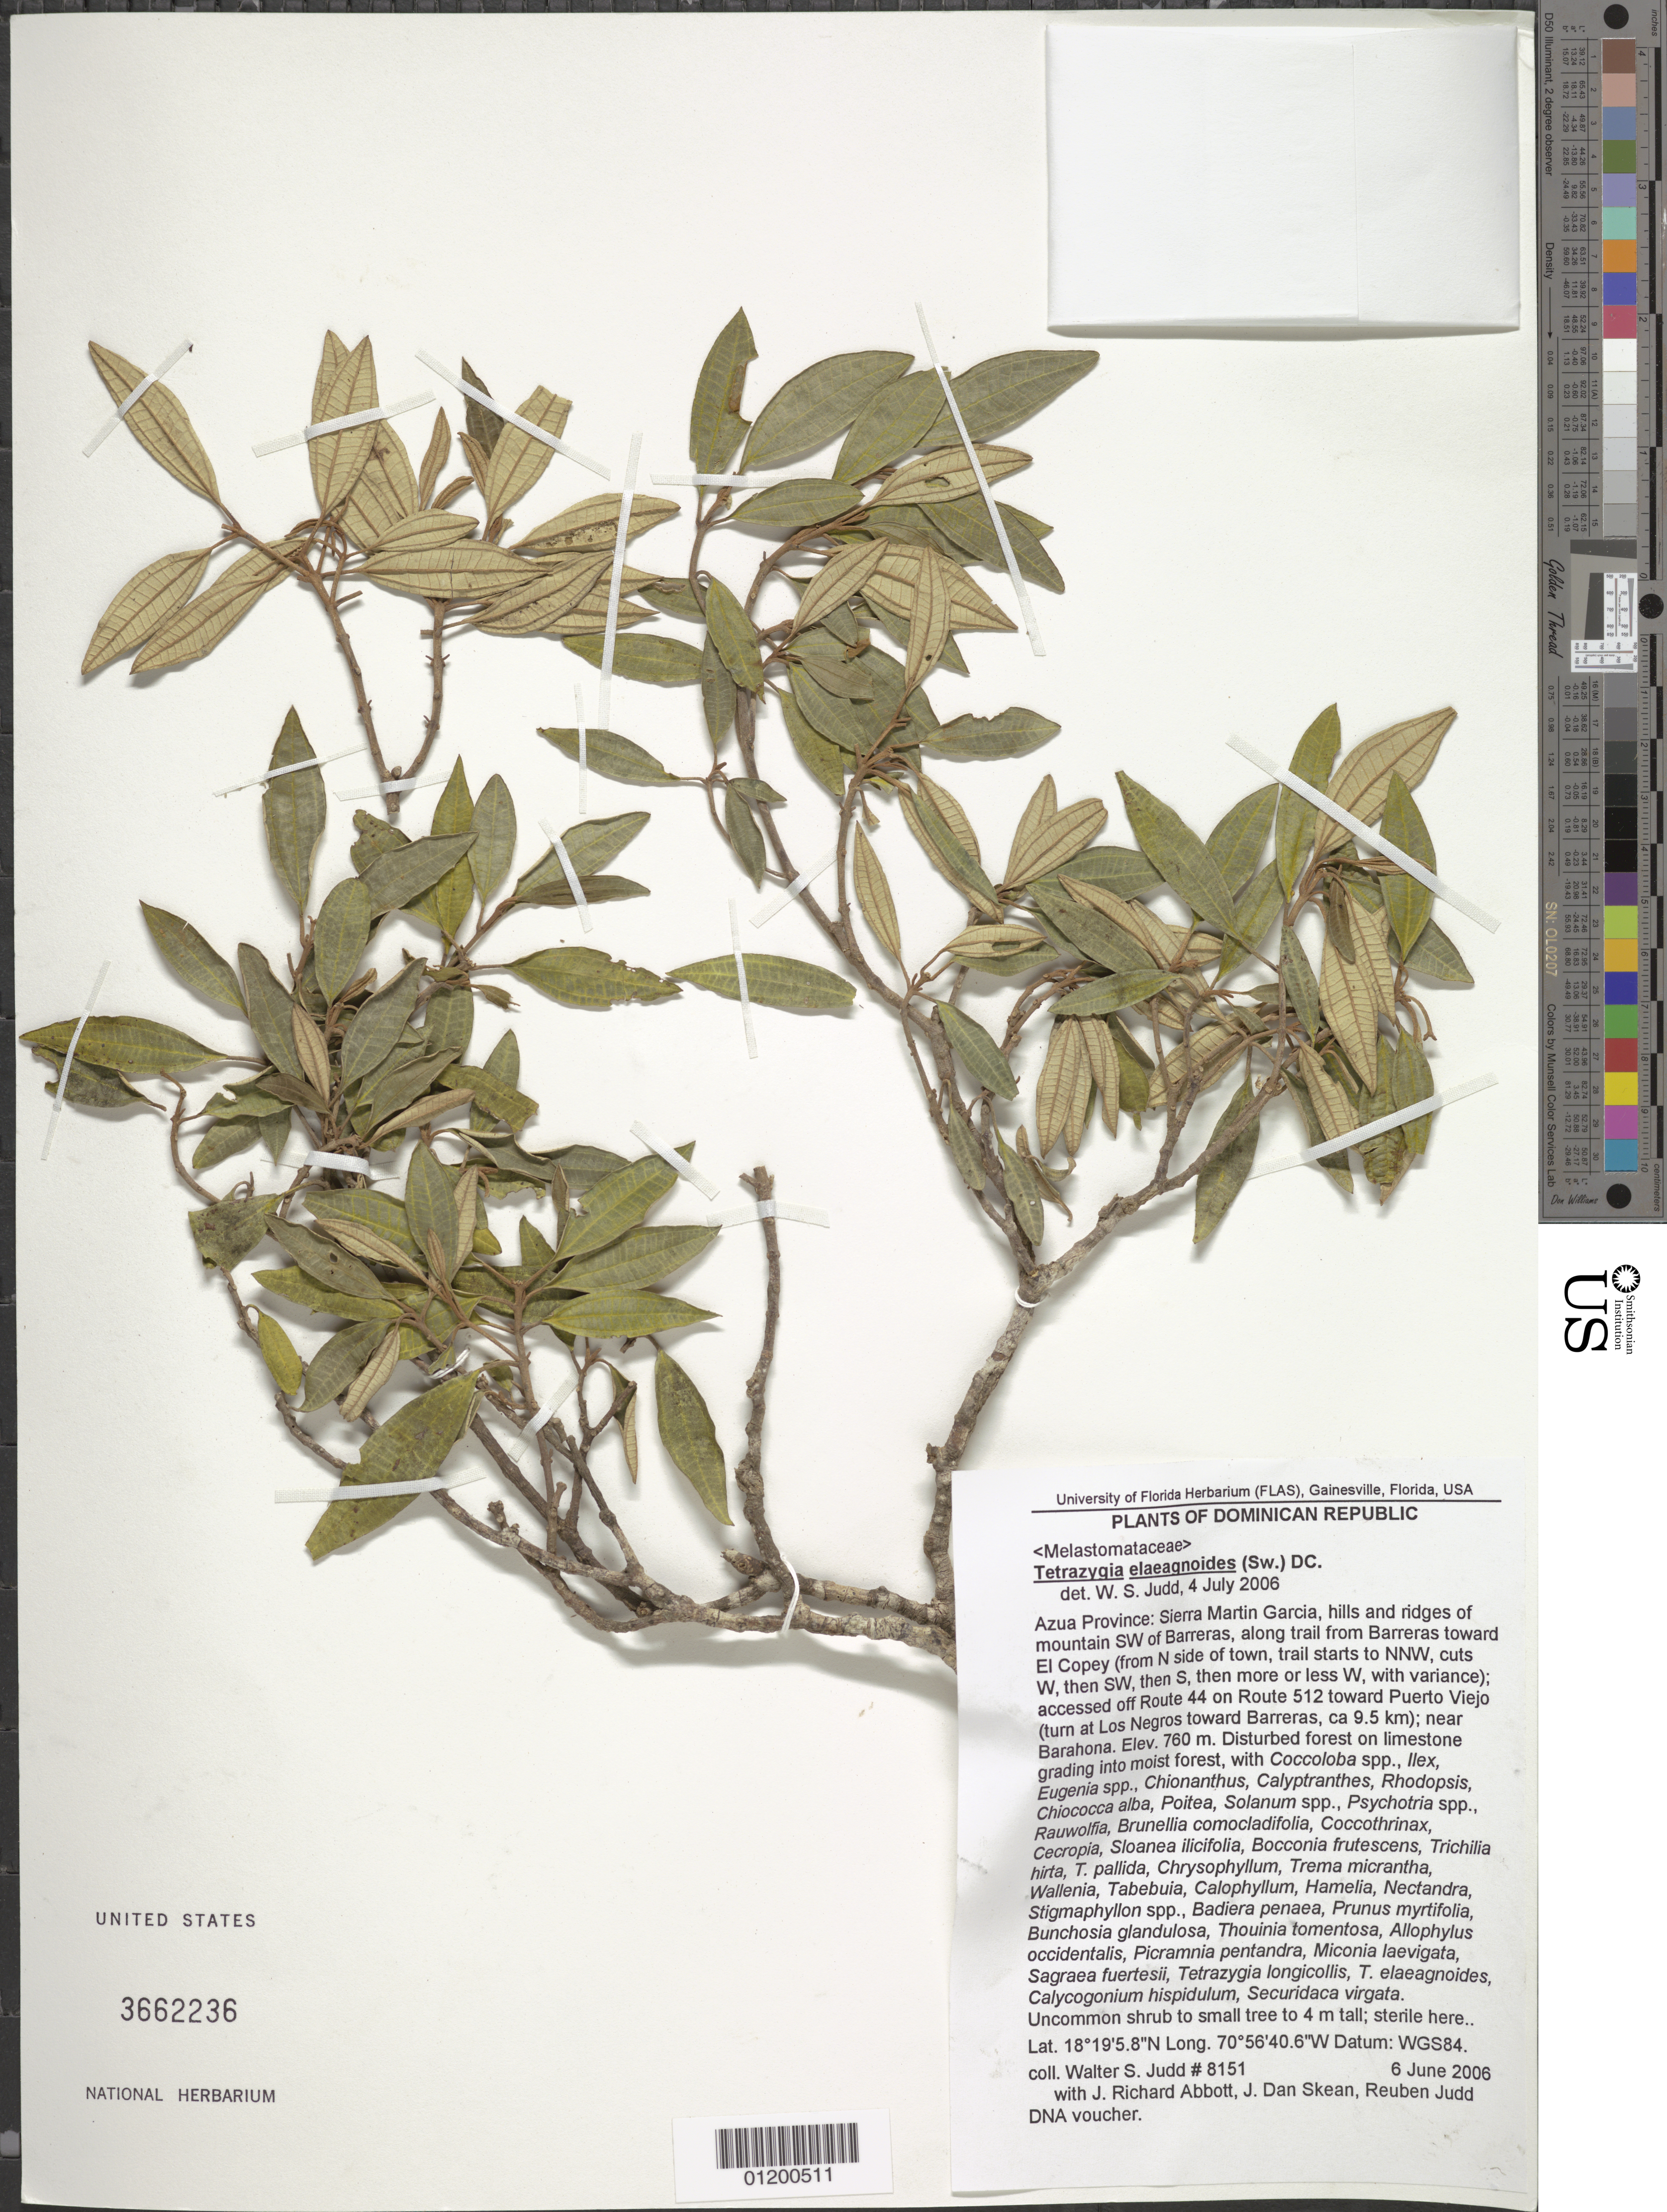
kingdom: Plantae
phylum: Tracheophyta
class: Magnoliopsida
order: Myrtales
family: Melastomataceae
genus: Miconia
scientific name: Miconia elaeagnoides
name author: (Sw.) Griseb.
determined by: Judd, Walter S.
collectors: W. Judd, J. R. Abbott, D. Skean & R. Judd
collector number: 8151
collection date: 2006-06-06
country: Dominican Republic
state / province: Azua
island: Hispaniola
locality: Sierra Martin Garcia, hills and ridges of mountain SW of Barreras, along trail from Barreras toward El Copey (from N side of town, trail starts to NNW, cuts W, then SW, then S, then more or less W, with variance); accessed off Route 44 on Route 512 toward Puerto Viejo (turn at Los Negros toward Barreras, ca 9.5 km); near Barahona.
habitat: Disturbed forest on limestone grading into moist forest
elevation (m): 760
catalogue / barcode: US 3662236